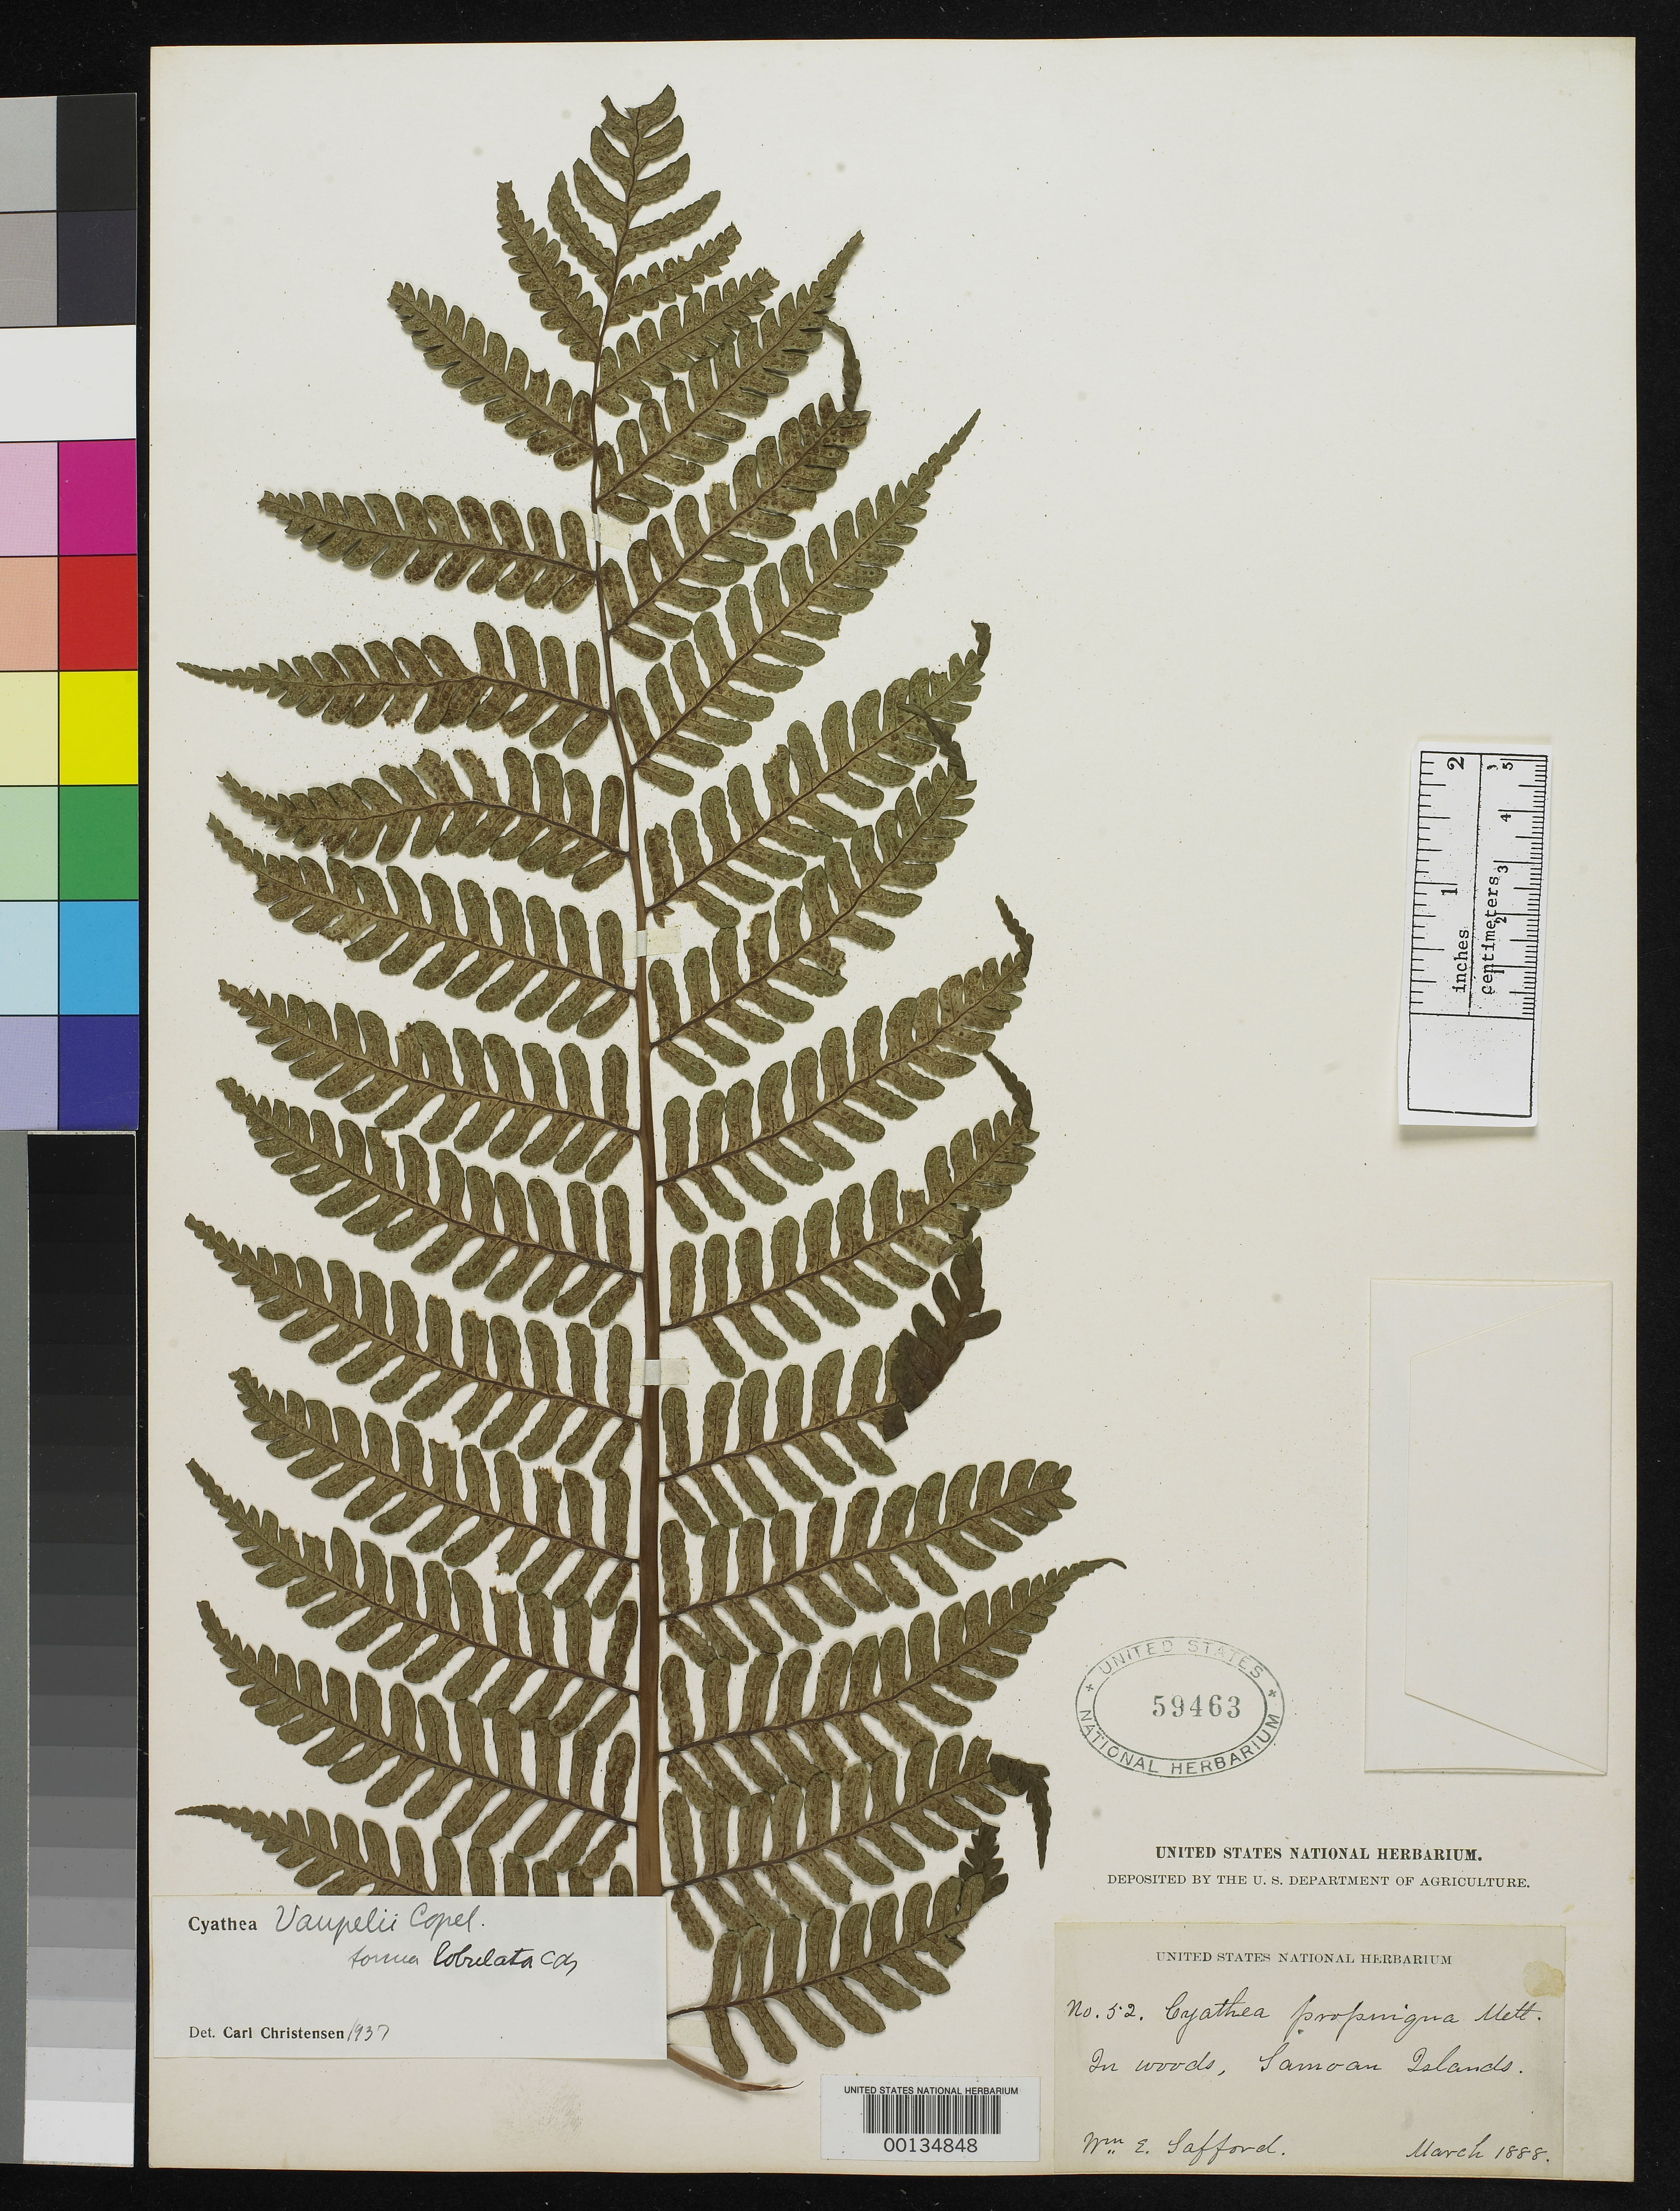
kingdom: Plantae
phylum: Tracheophyta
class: Polypodiopsida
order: Cyatheales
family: Cyatheaceae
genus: Cyathea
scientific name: Cyathea vaupelii var. lobulata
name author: C. Chr.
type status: Type Collection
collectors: W. E. Safford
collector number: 52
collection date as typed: Mar 1886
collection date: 1886-03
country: American Samoa / Samoa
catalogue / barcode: US 59463